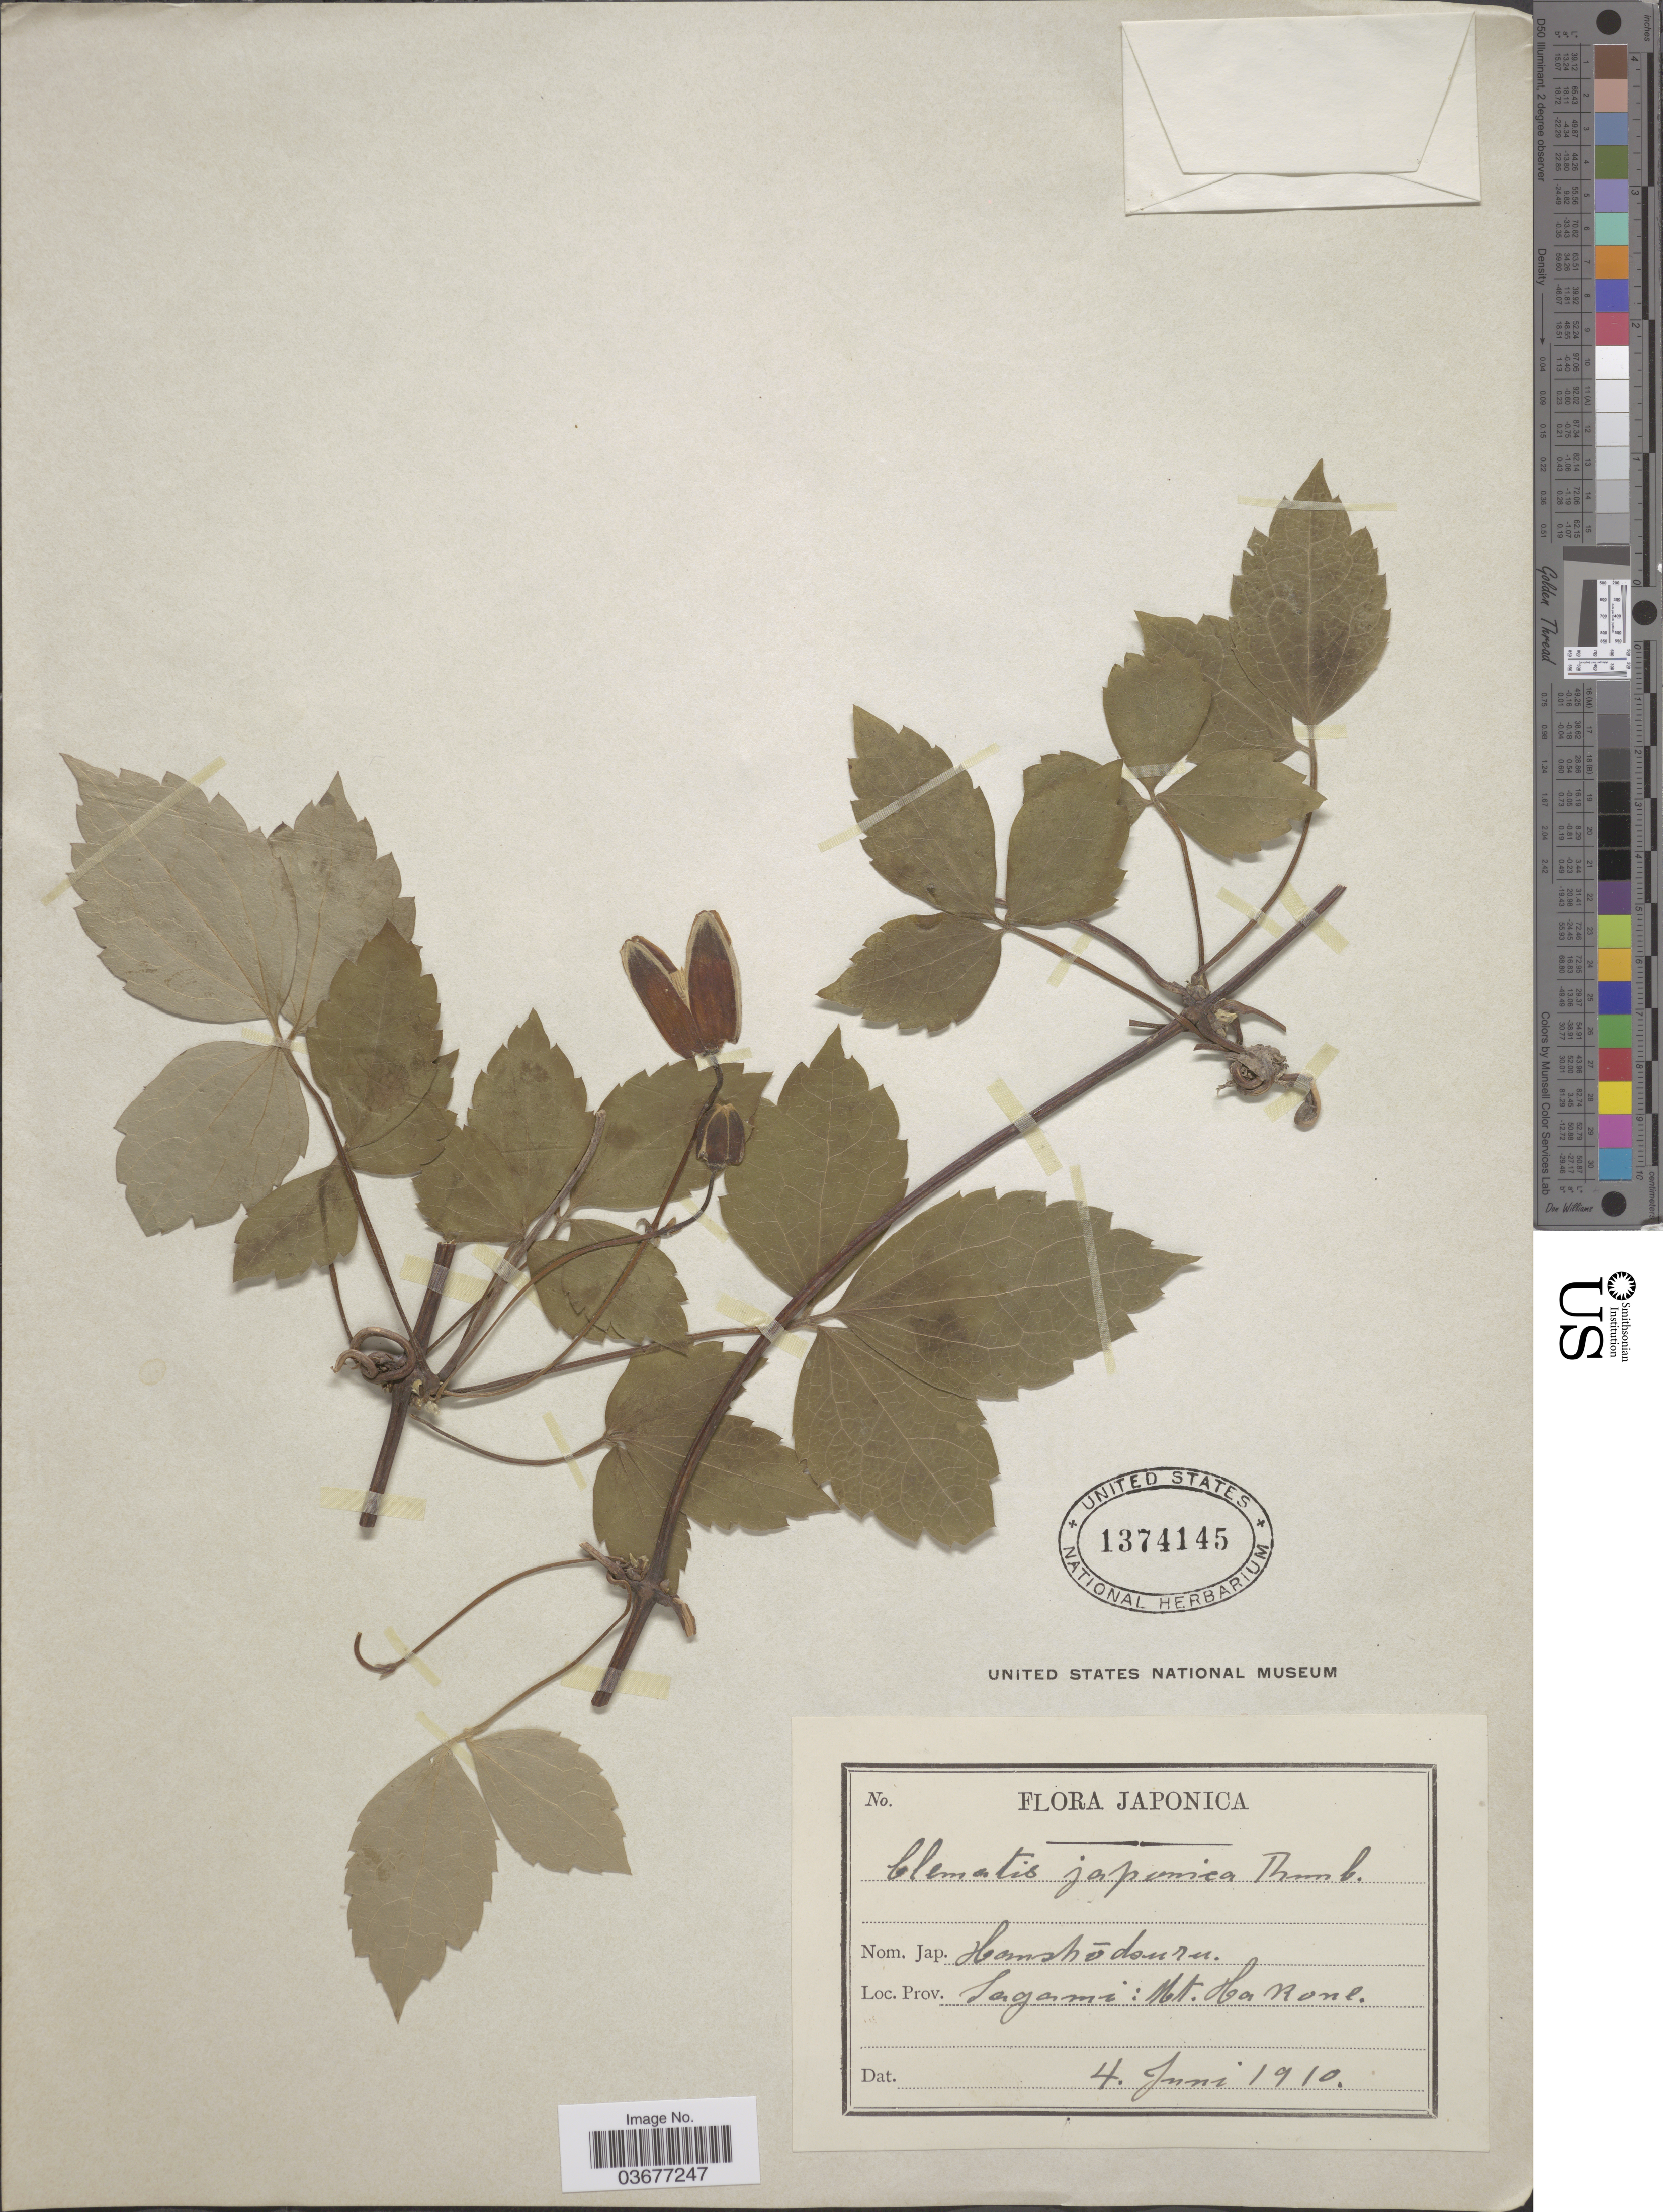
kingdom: Plantae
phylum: Tracheophyta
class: Magnoliopsida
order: Ranunculales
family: Ranunculaceae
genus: Clematis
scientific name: Clematis japonica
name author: Thunb.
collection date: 1910-06-04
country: Japan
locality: Sagami: Mt. Hakone.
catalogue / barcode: US 1374145